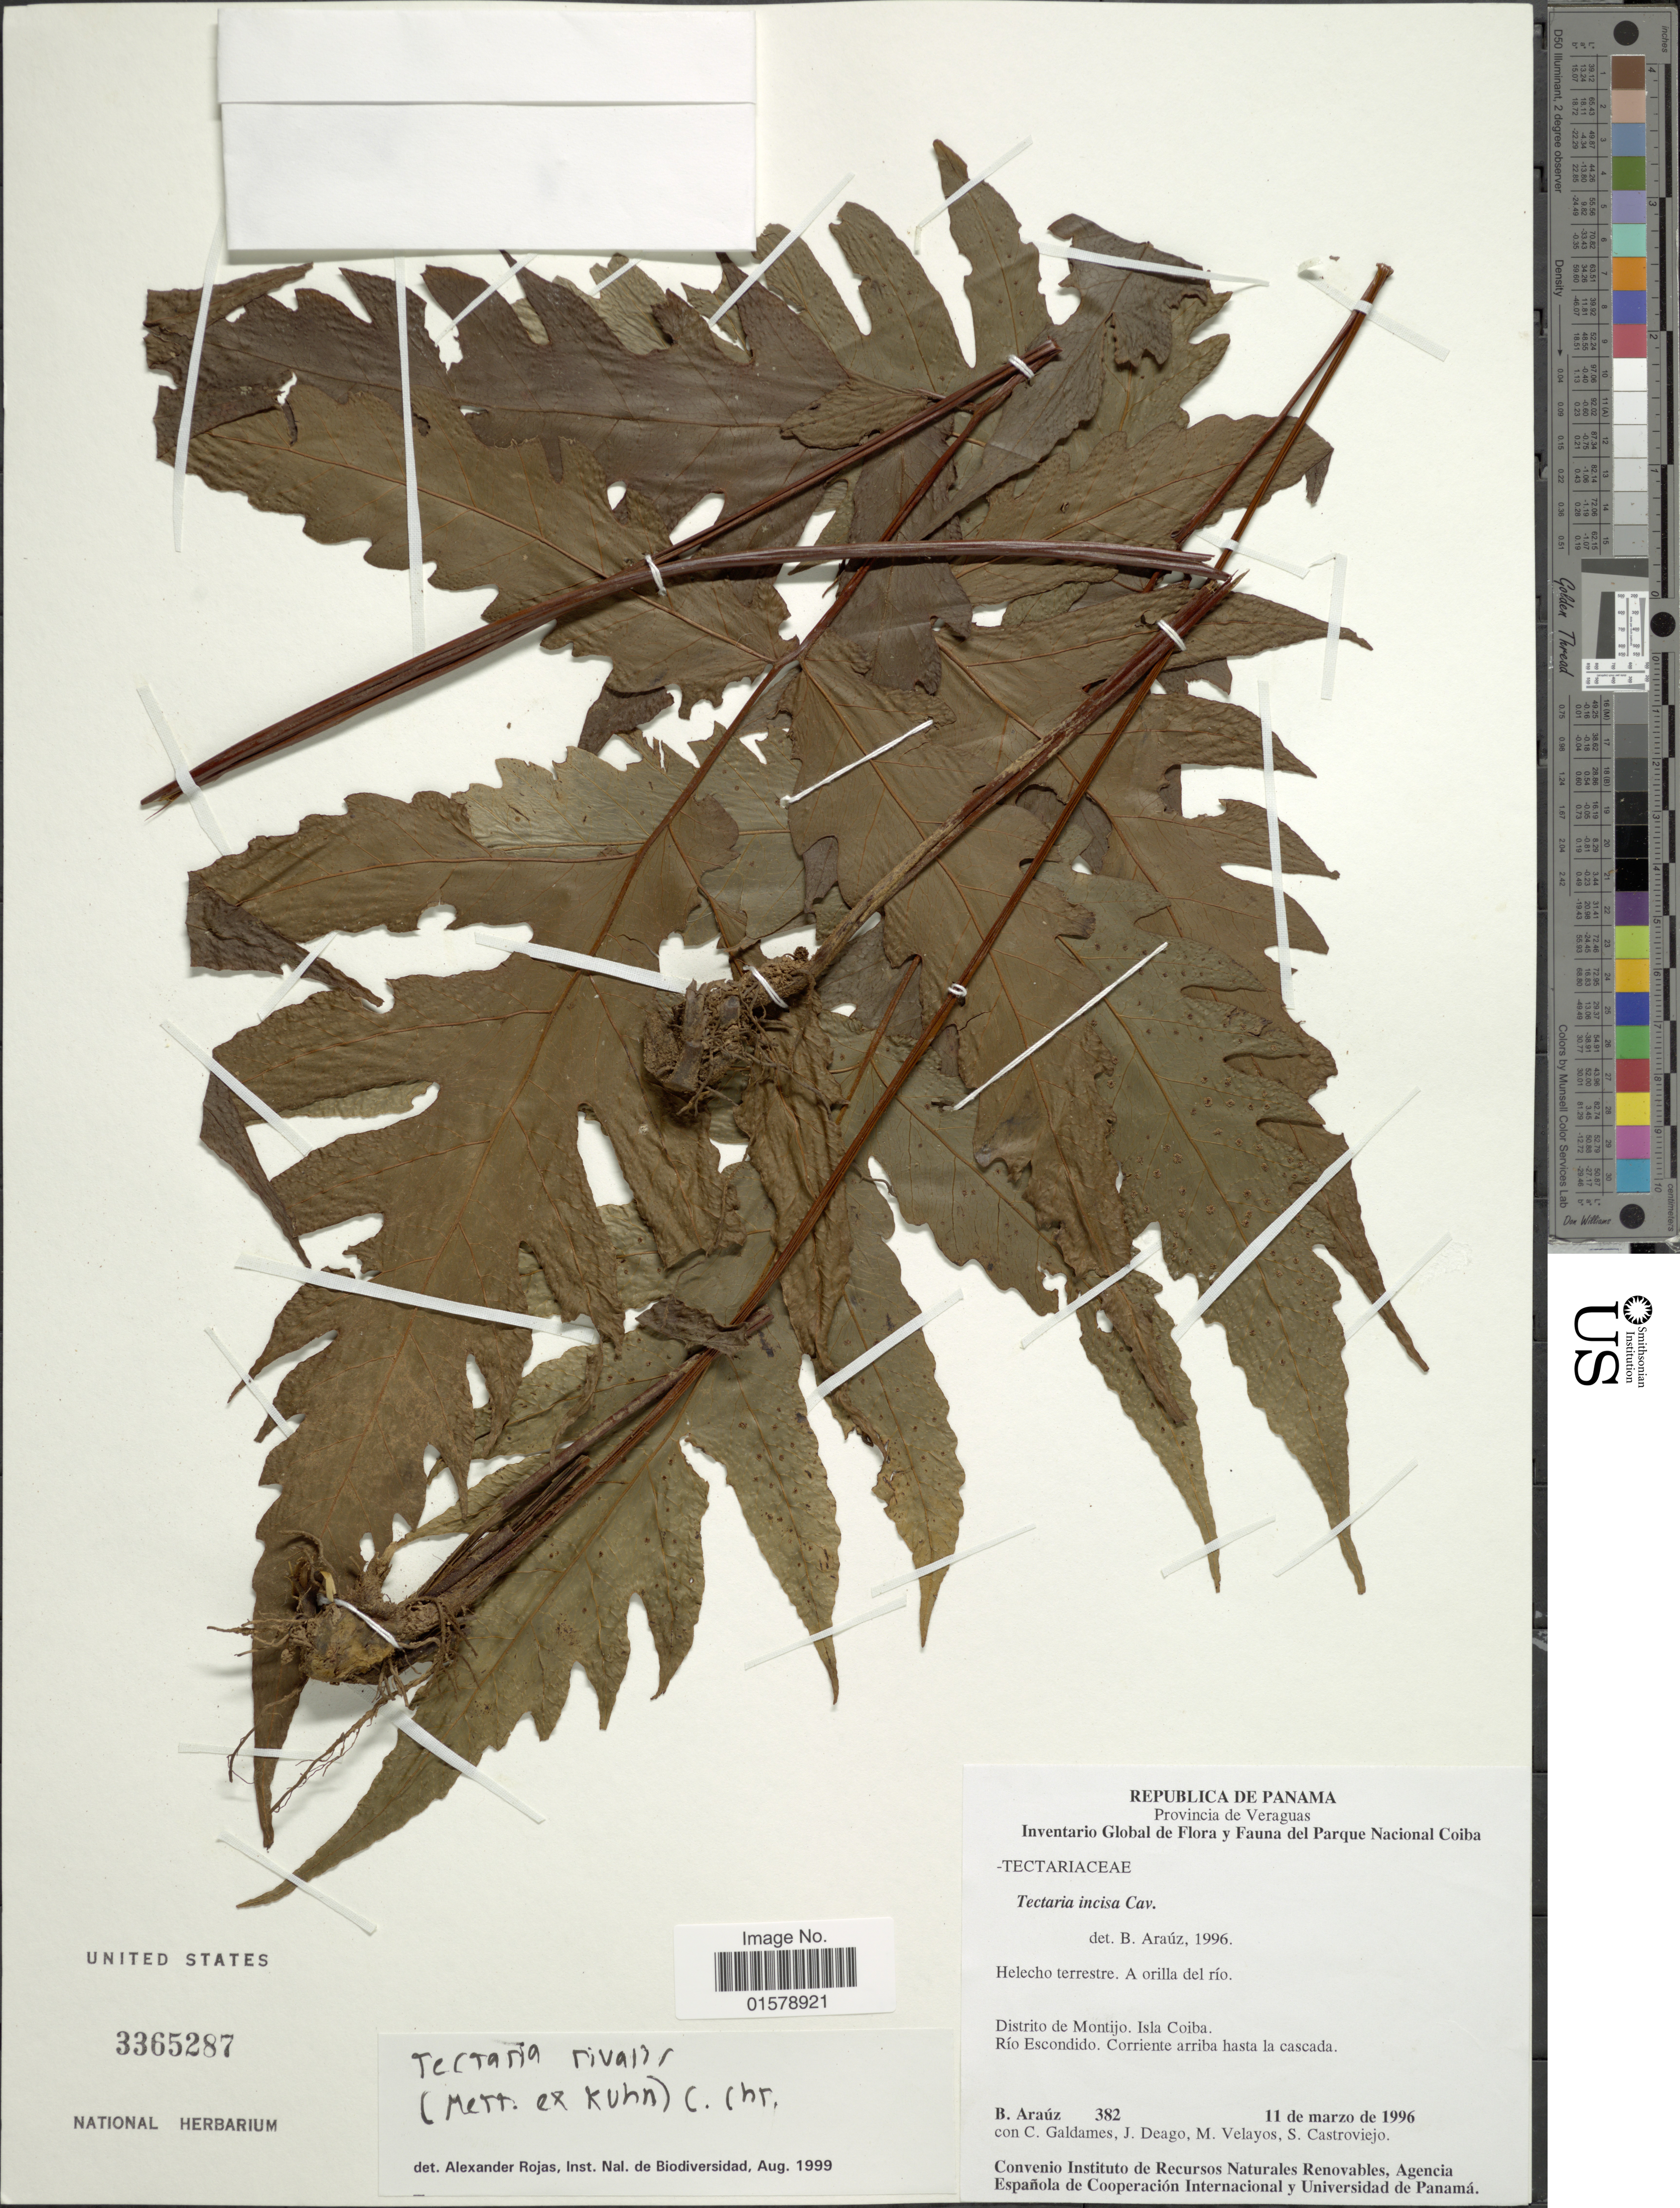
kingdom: Plantae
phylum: Tracheophyta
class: Polypodiopsida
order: Polypodiales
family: Tectariaceae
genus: Tectaria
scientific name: Tectaria rivalis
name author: (Mett. ex Kuhn) C. Chr.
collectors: B. Araúz, C. Galdames, J. Deago, M. Velayos & S. Castroviejo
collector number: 382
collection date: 1996-03-11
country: Panama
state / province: Veraguas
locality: Distrio de montijo, Isla Coiba, Rio Escondido, Corriente arriba hasta la cascada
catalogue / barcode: US 3365287